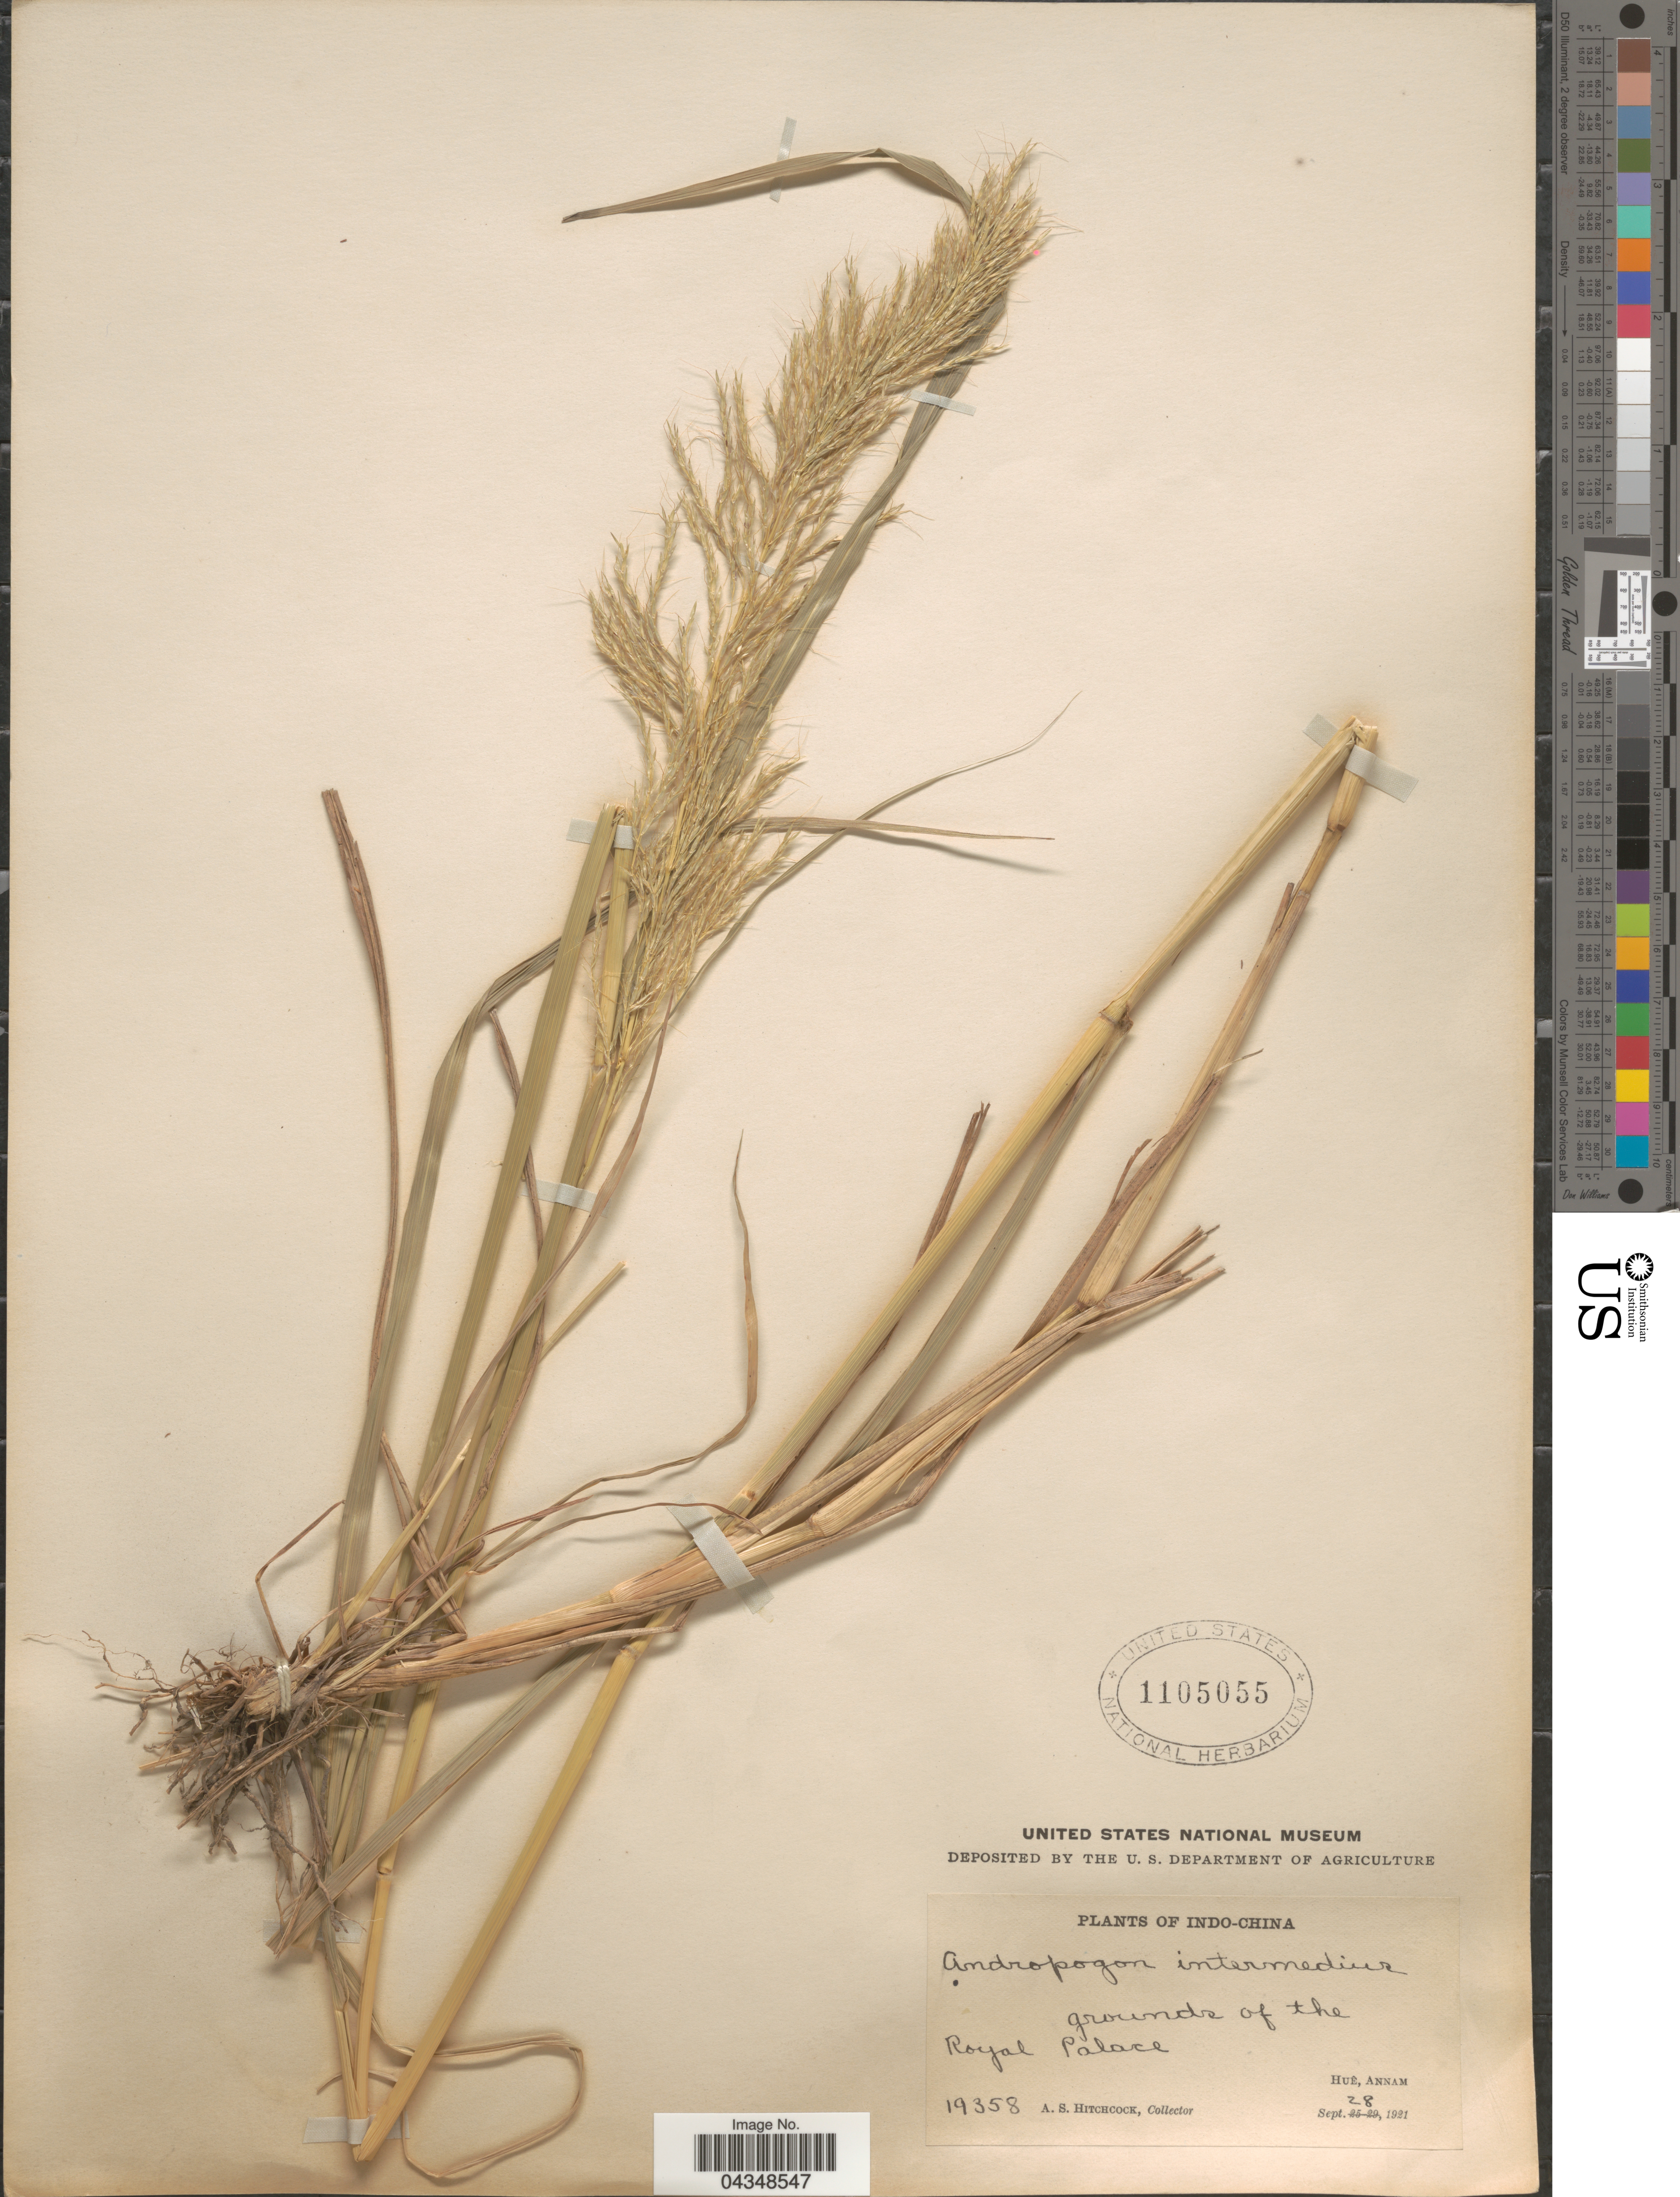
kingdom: Plantae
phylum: Tracheophyta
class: Liliopsida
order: Poales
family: Poaceae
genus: Bothriochloa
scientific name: Bothriochloa bladhii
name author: (Retz.) S.T. Blake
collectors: A. S. Hitchcock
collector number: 19358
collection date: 1921-09-28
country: Vietnam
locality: Grounds of the Royal Palace. Huê, Annam.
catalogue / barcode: US 1105055